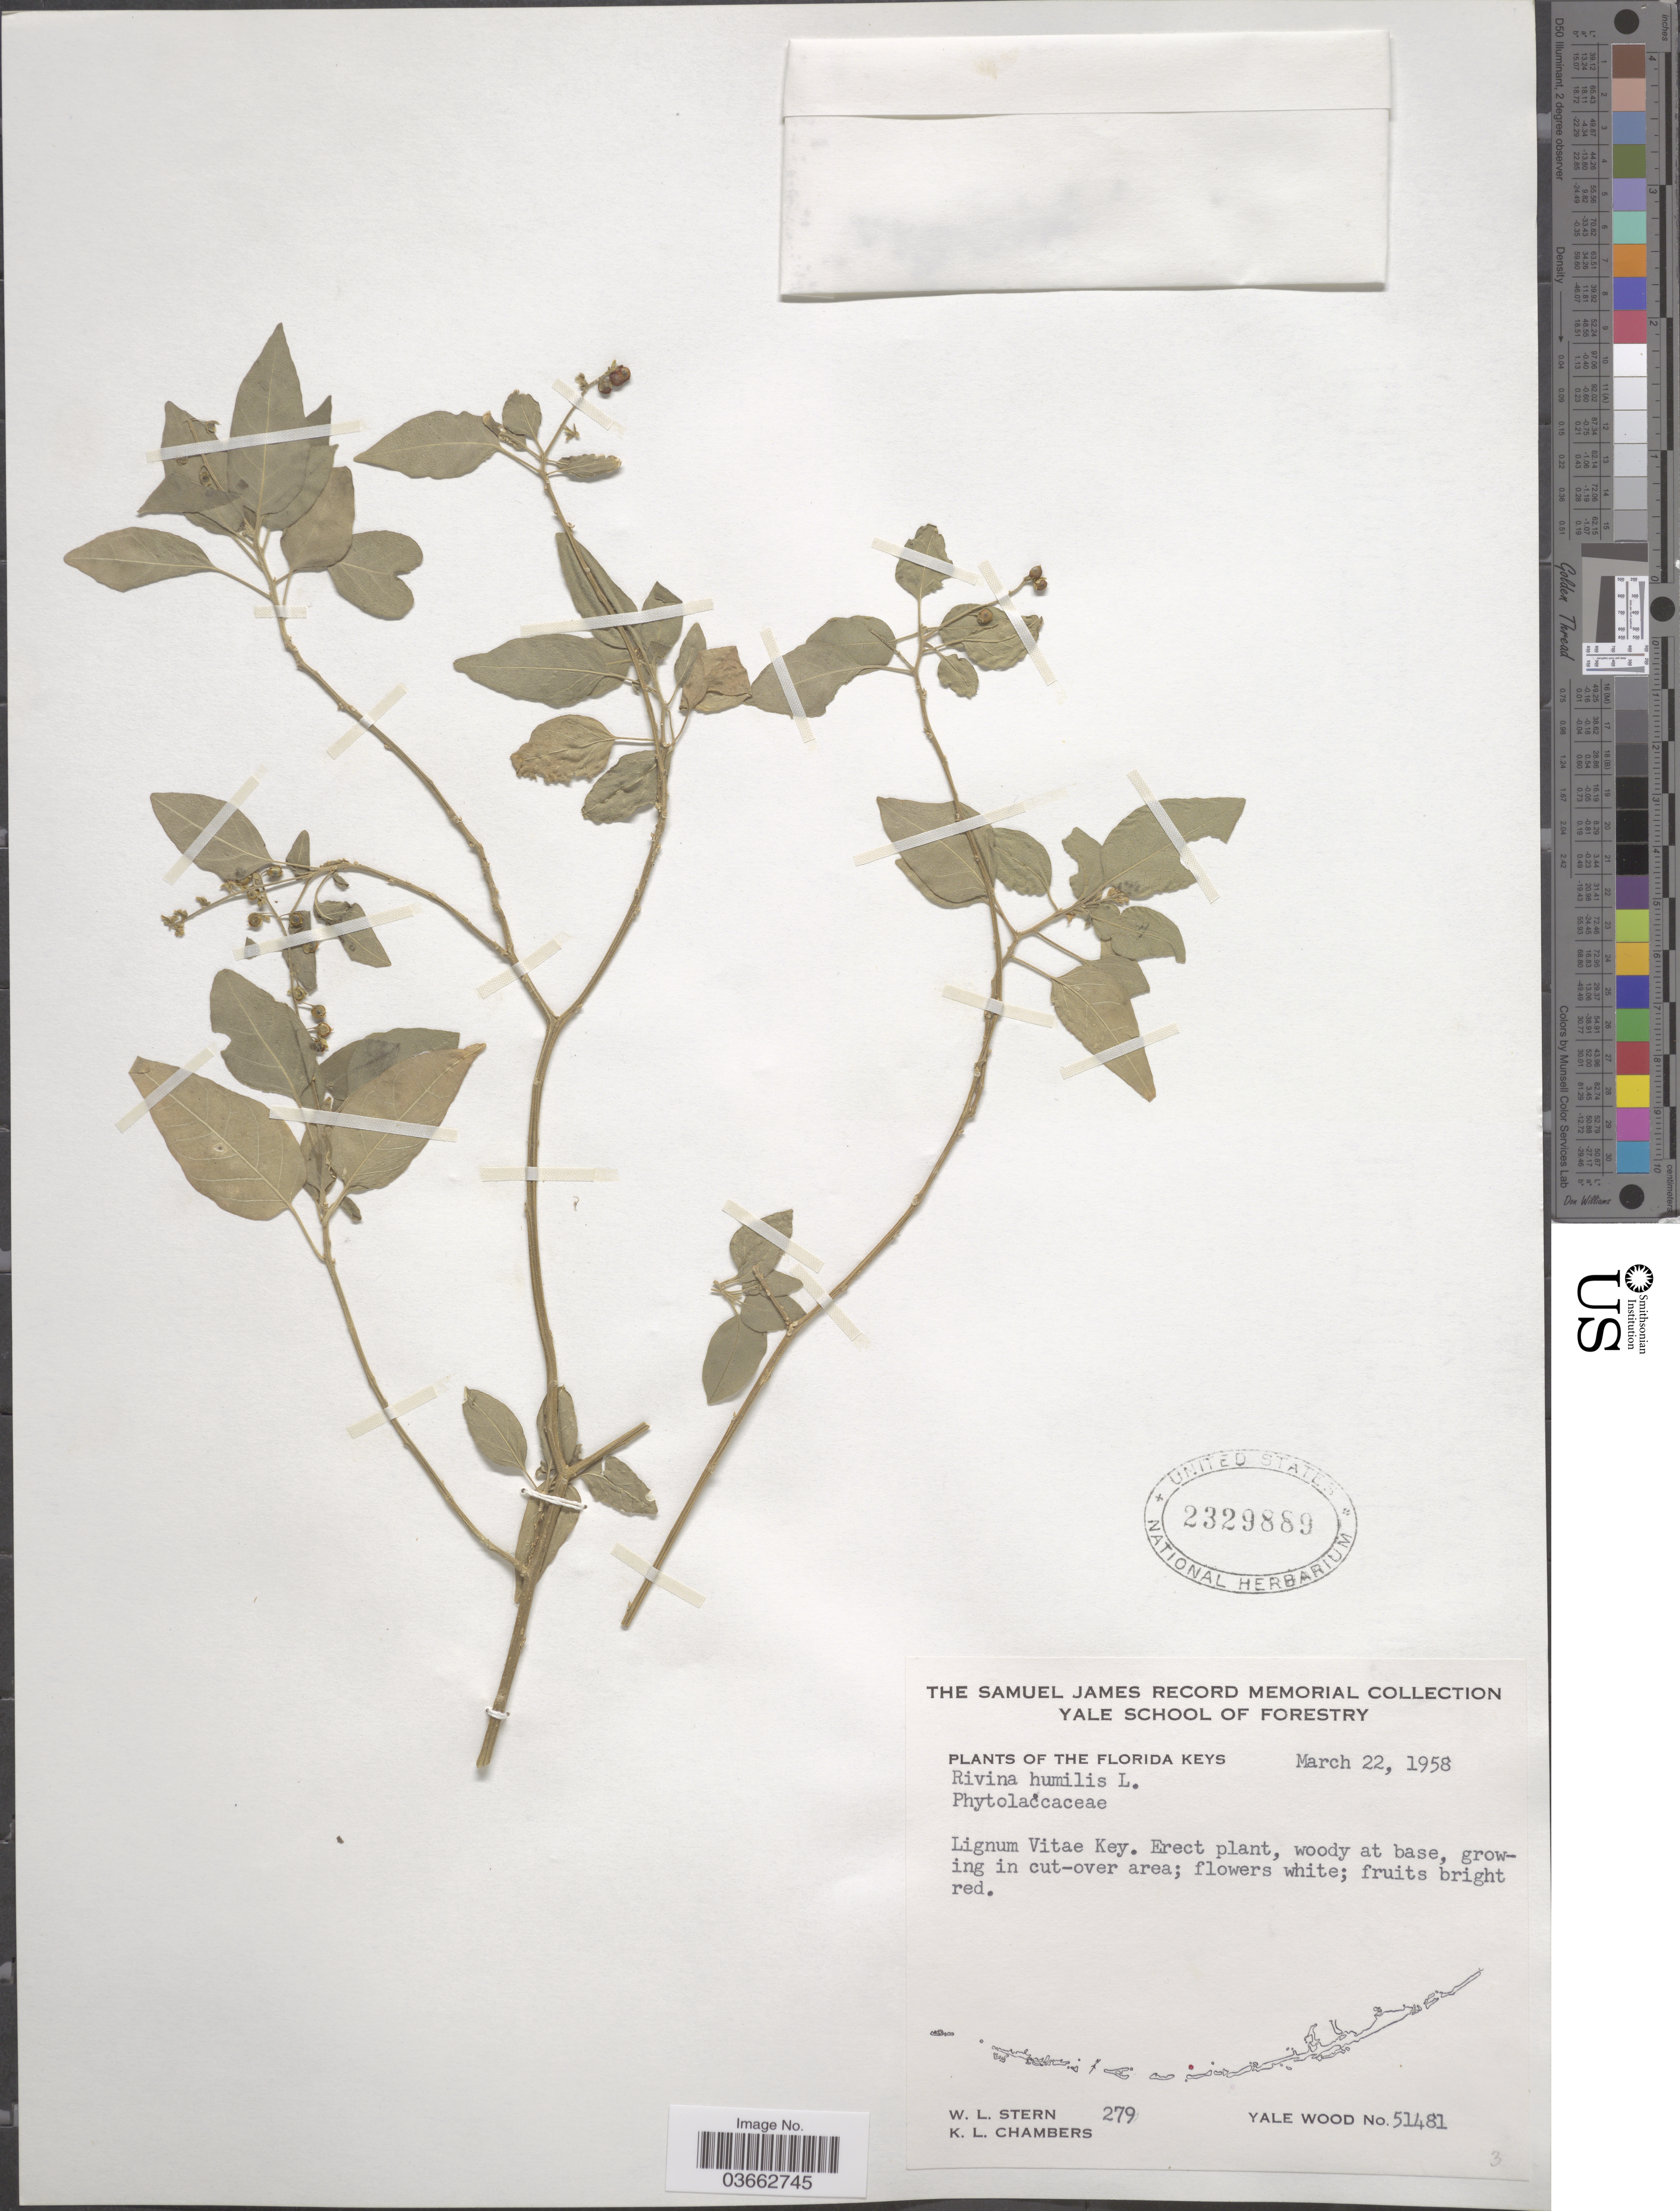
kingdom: Plantae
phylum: Tracheophyta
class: Magnoliopsida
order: Caryophyllales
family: Phytolaccaceae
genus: Rivina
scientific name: Rivina humilis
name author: L.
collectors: W. L. Stern & K. Chambers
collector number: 279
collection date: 1958-03-22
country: United States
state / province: Florida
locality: The Florida Keys. Lignum Vitae Key.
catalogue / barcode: US 2329889